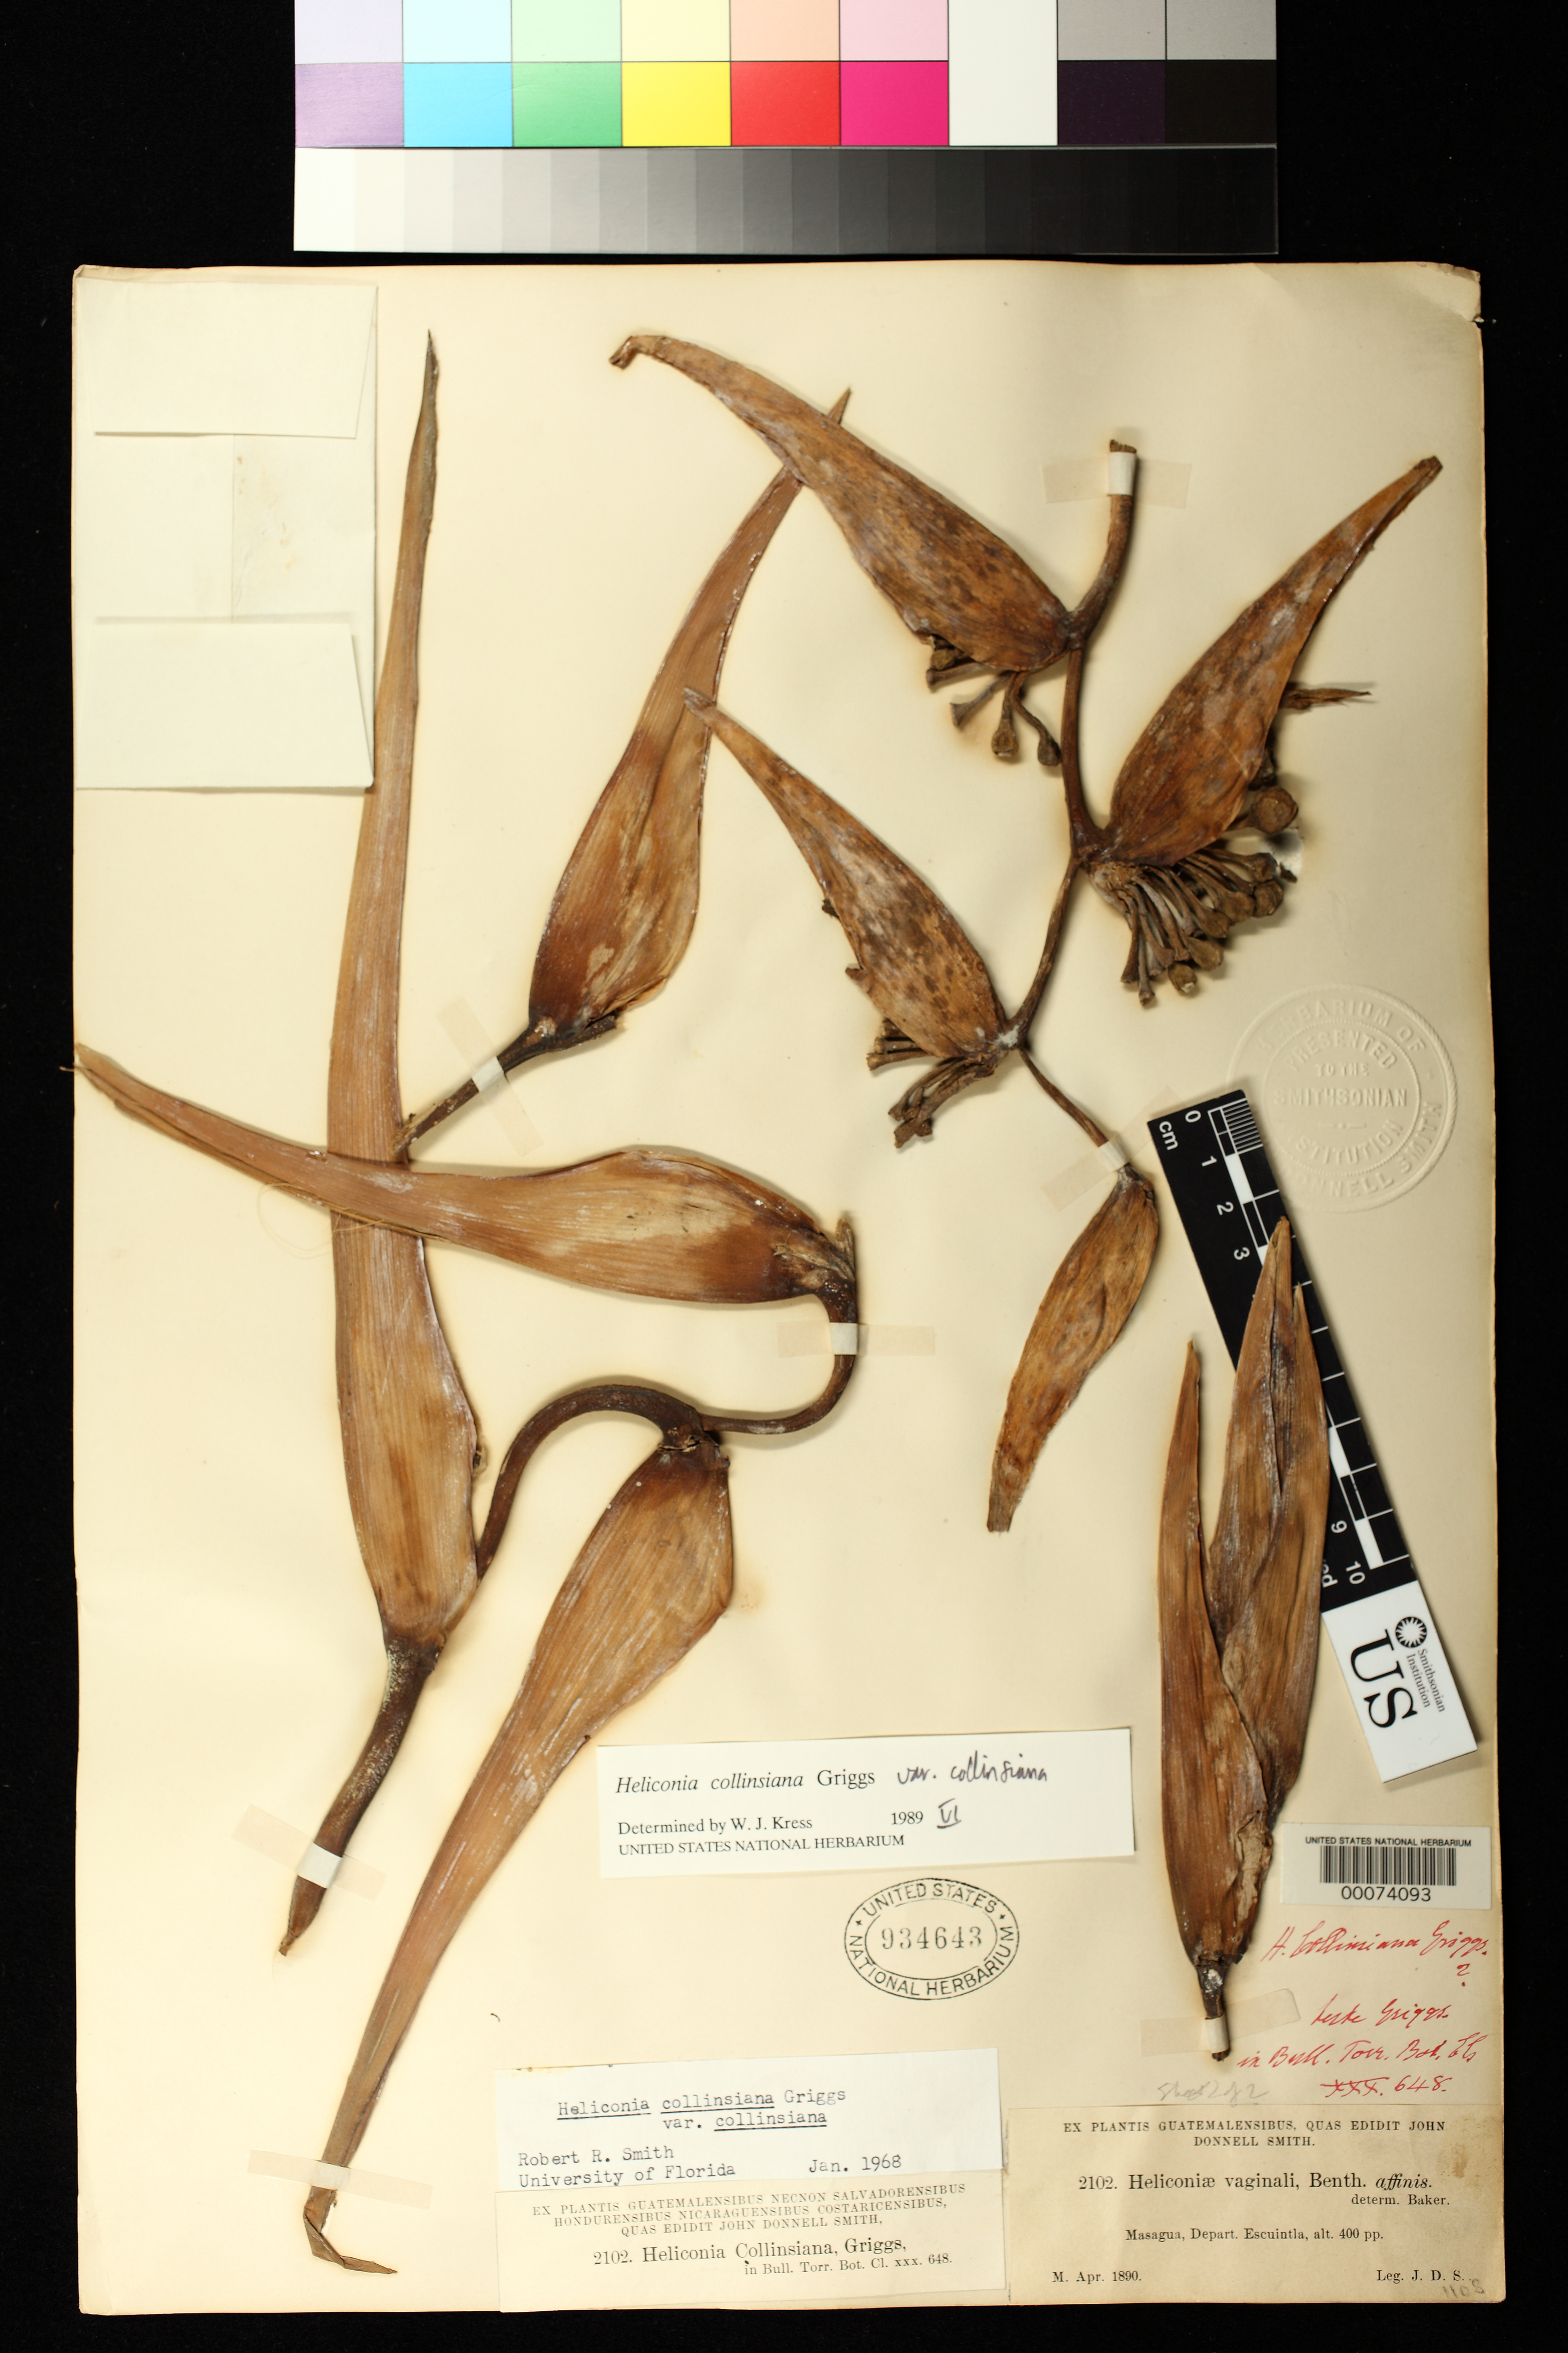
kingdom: Plantae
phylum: Tracheophyta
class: Liliopsida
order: Zingiberales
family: Heliconiaceae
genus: Heliconia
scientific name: Heliconia collinsiana var. collinsiana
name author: R.F. Griggs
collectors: J. Donnell Smith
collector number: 2102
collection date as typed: Apr 1890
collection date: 1890-04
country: Guatemala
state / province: Escuintla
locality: Masagua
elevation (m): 122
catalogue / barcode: US 934643